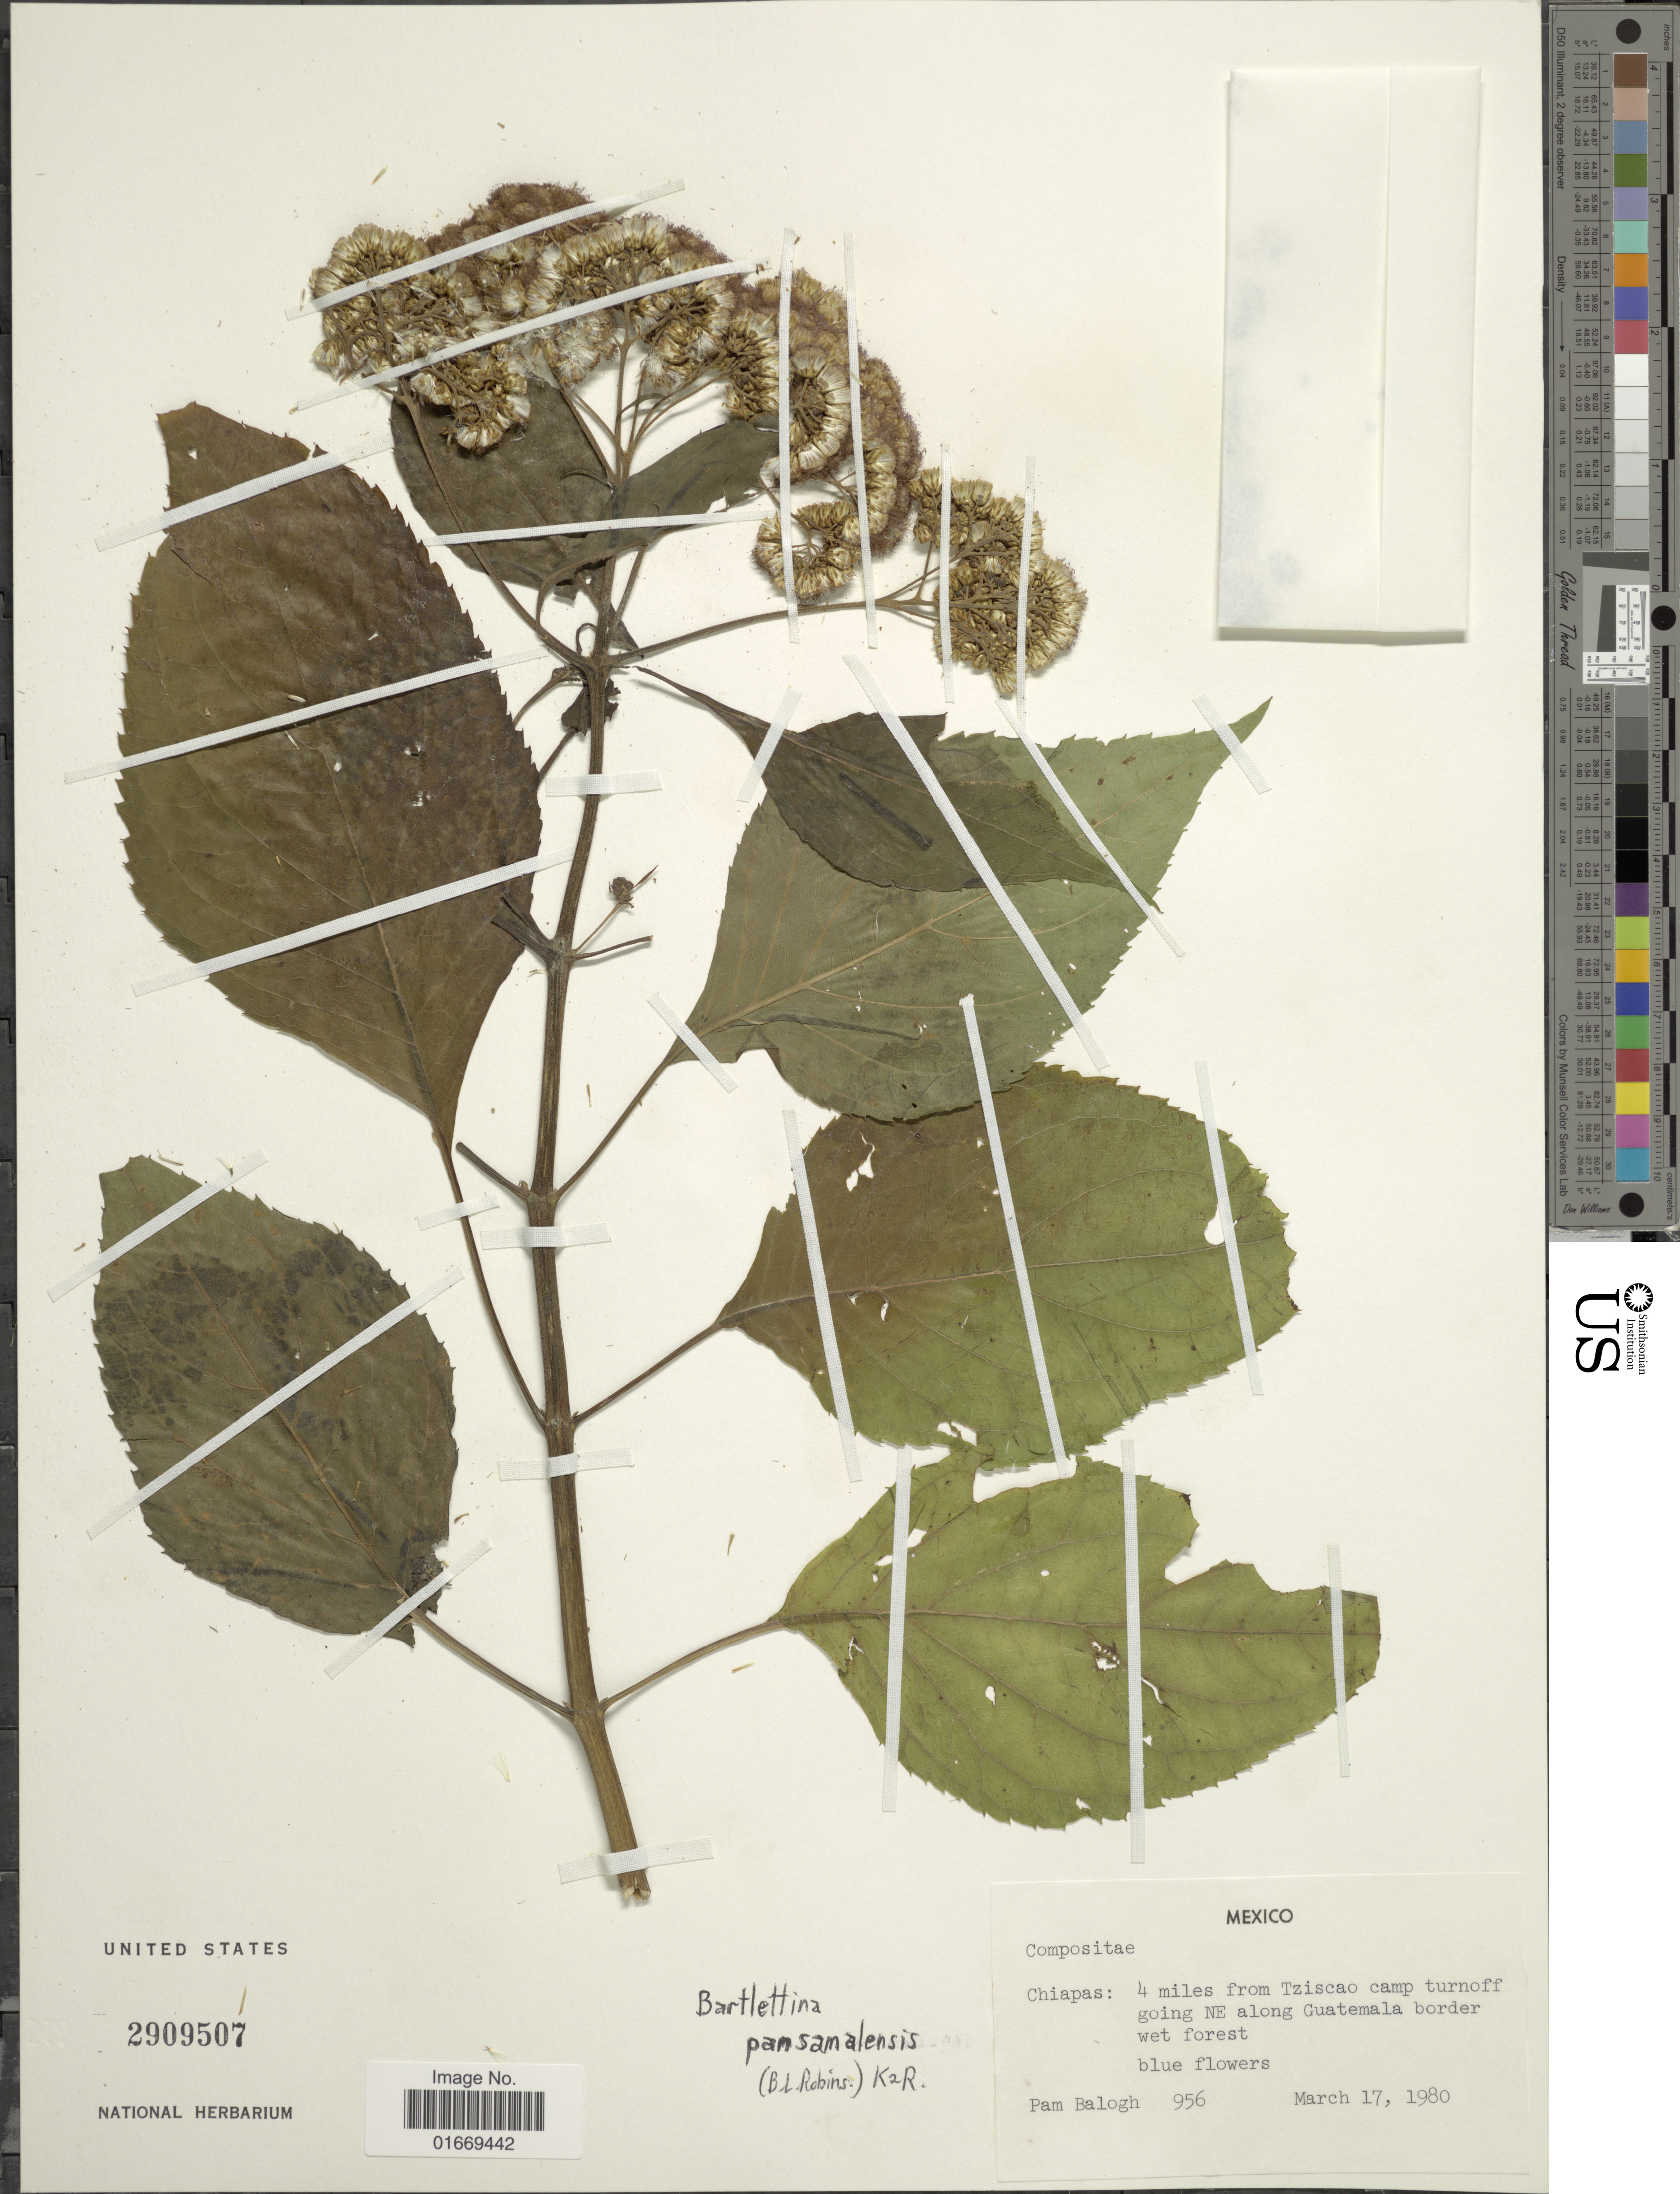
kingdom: Plantae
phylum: Tracheophyta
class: Magnoliopsida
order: Asterales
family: Asteraceae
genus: Bartlettina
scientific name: Bartlettina pansamalensis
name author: (B.L. Rob.) R.M. King & H. Rob.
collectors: P. Balogh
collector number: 956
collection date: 1980-03-17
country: Mexico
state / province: Chiapas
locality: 4 ,iles from Tziscao camp turnoff going NE along Guatemala border wet forest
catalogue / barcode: US 2909507